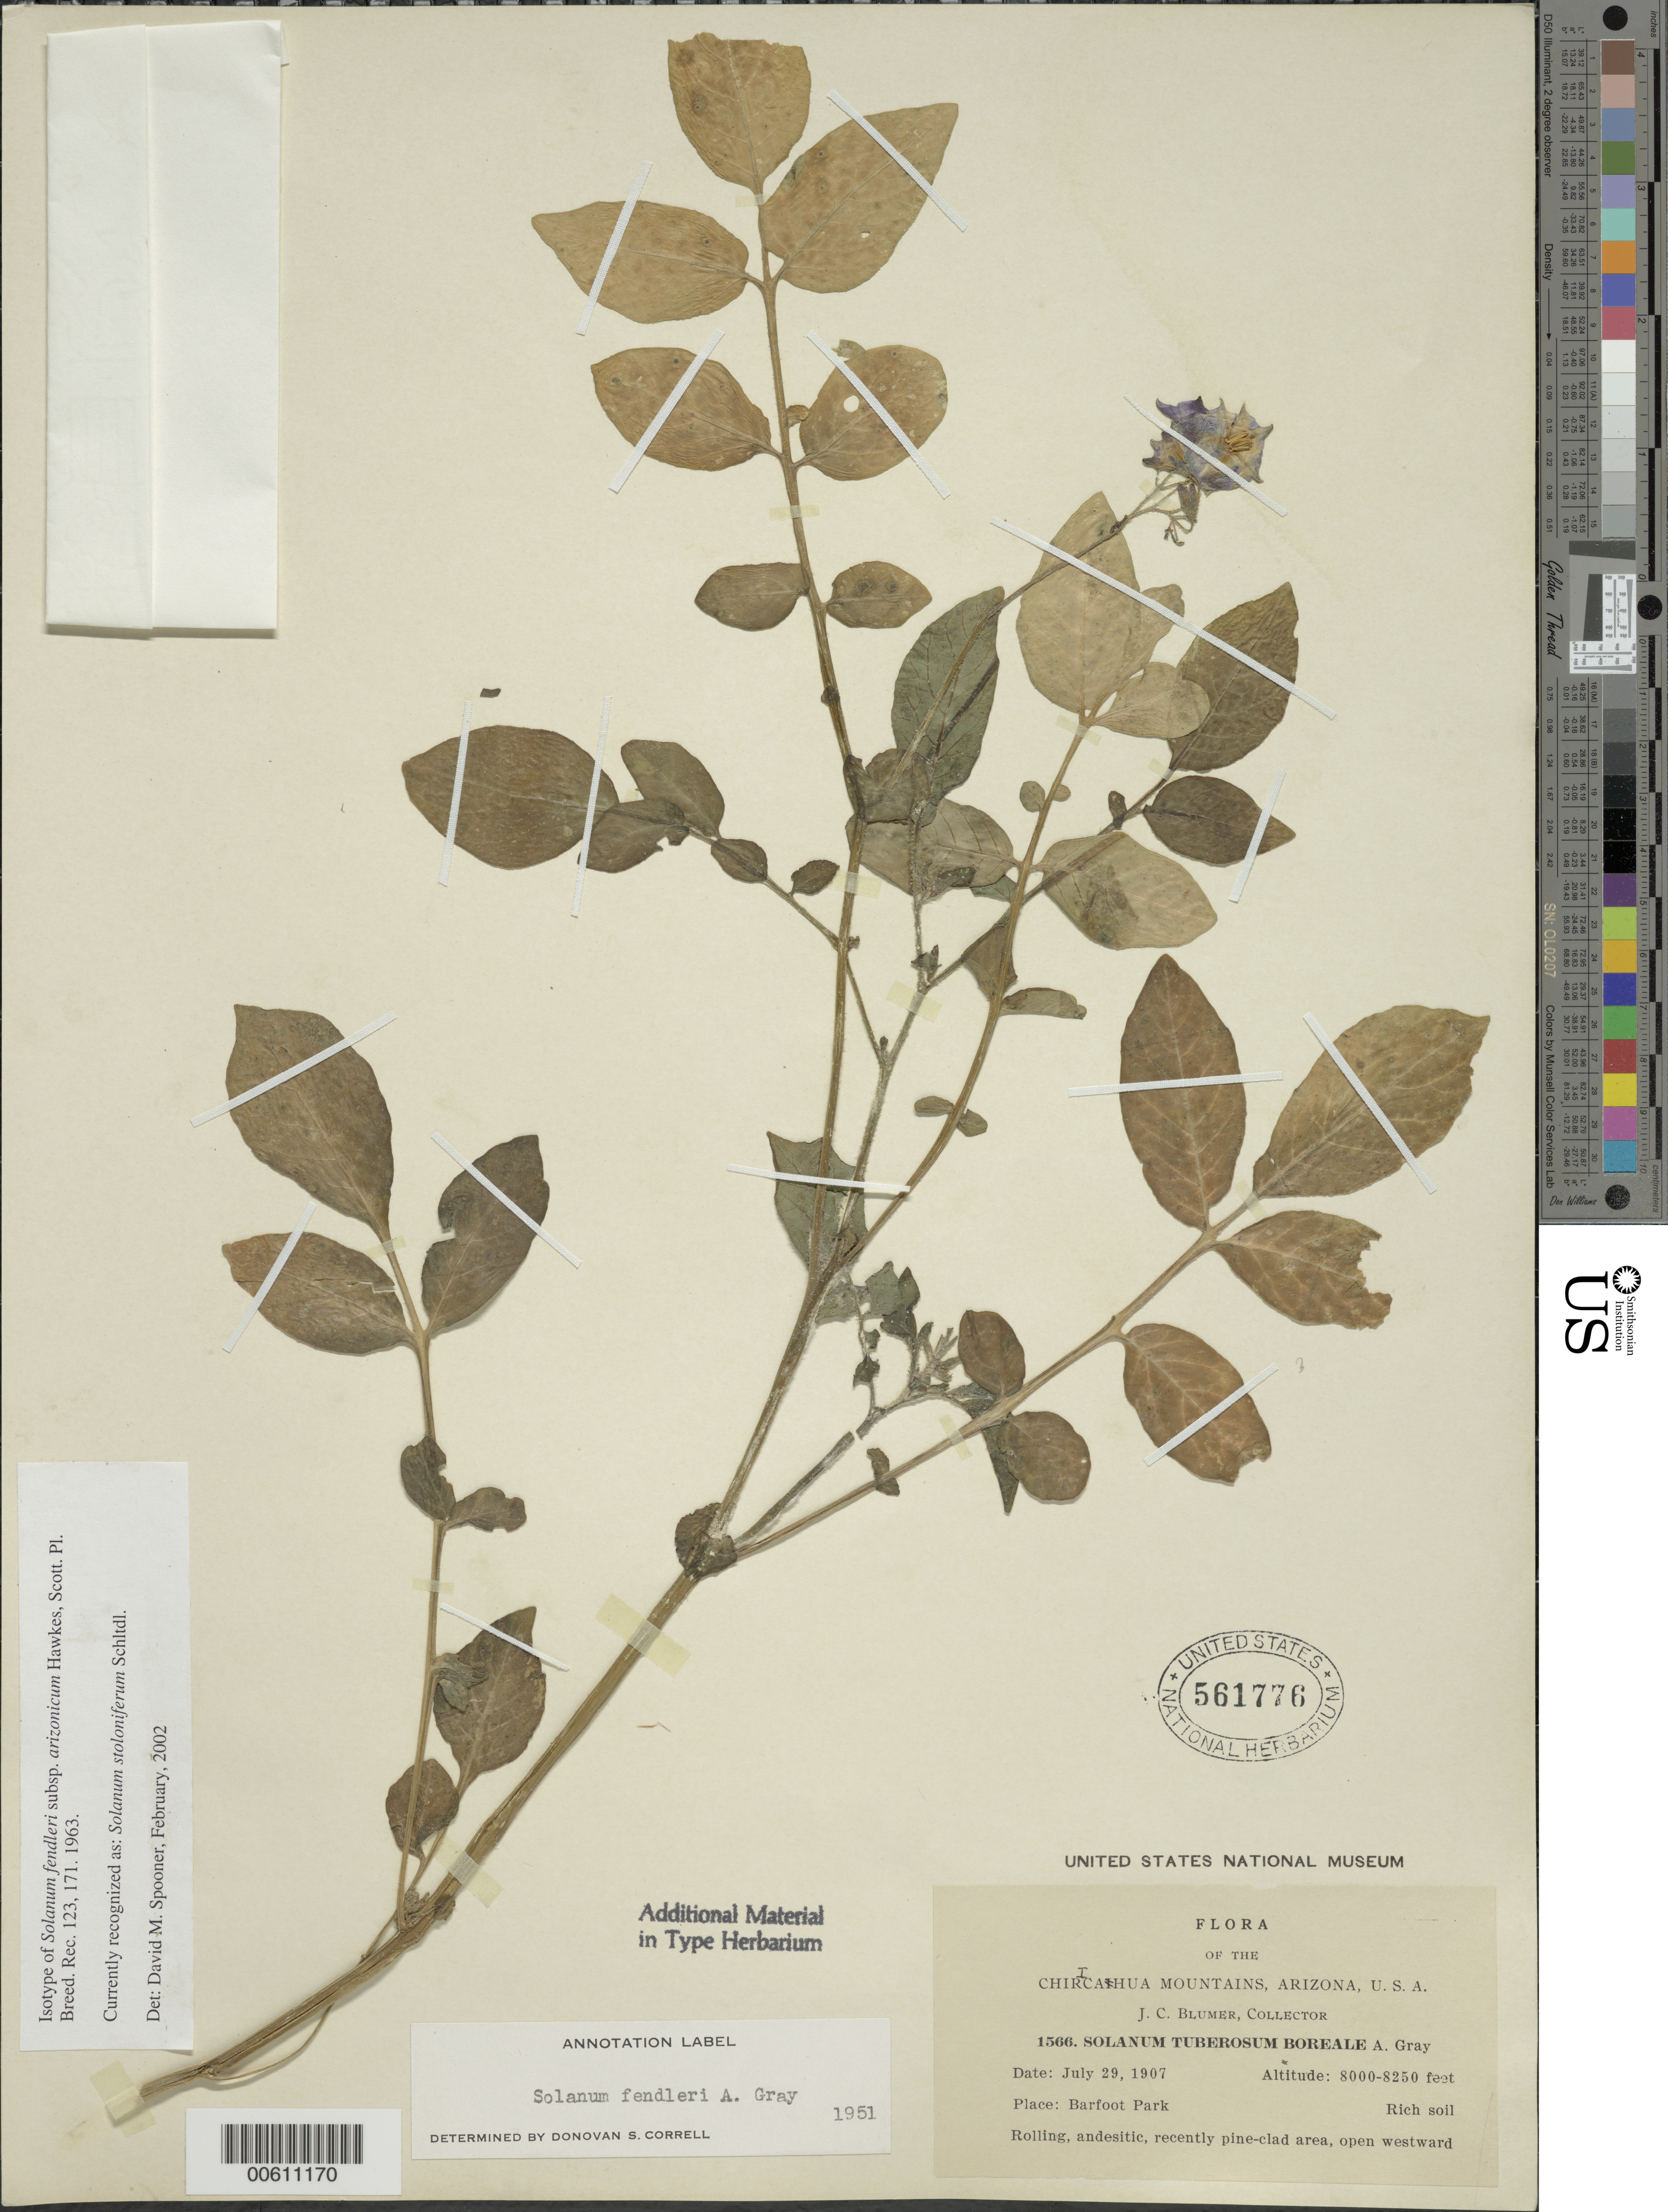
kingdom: Plantae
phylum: Tracheophyta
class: Magnoliopsida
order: Solanales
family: Solanaceae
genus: Solanum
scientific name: Solanum stoloniferum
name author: Schltdl.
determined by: Spooner, D. M., (PTIS)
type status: Isotype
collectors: J. C. Blumer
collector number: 1566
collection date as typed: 29 Jul 1907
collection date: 1907-07-29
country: United States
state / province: Arizona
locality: Barfoot Park.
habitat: Andesitic, recently pine-clad area, open westward. Rich soil.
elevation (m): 2438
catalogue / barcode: US 561776